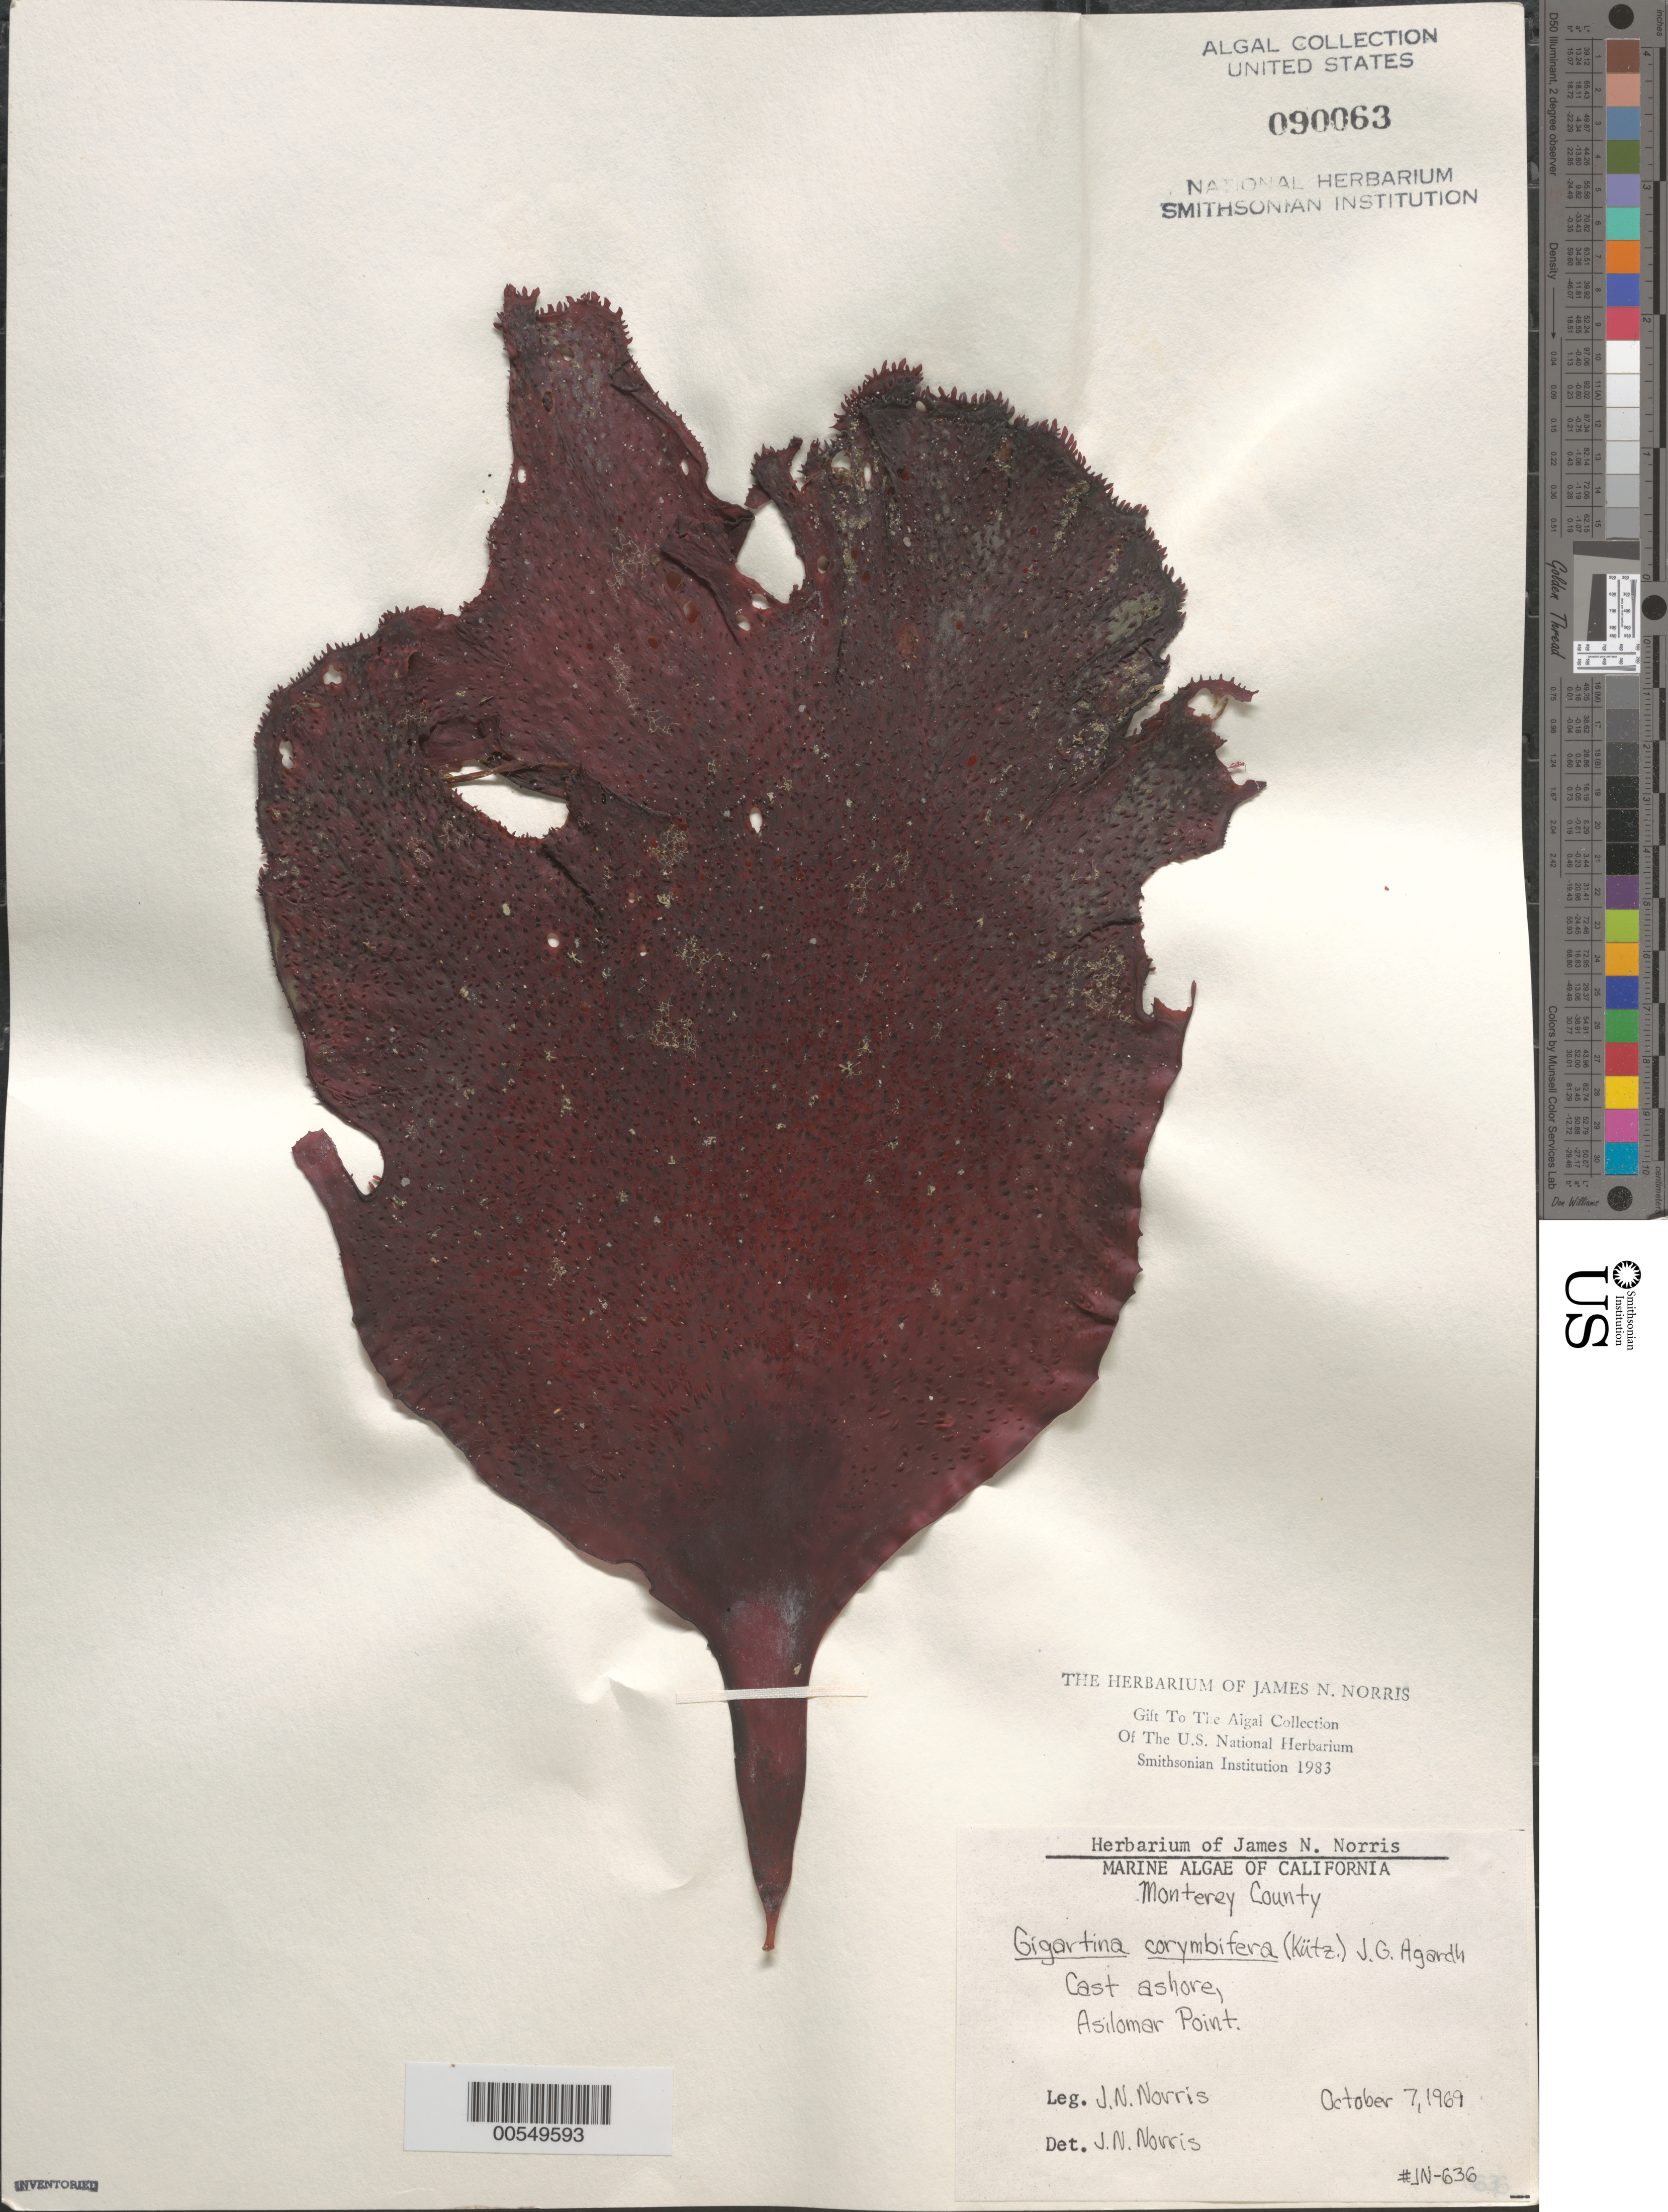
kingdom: Plantae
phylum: Rhodophyta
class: Florideophyceae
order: Gigartinales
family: Gigartinaceae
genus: Chondracanthus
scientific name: Chondracanthus corymbiferus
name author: (Kütz.) Guiry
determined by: Algae name updating Project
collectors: J. N. Norris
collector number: JN-636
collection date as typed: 10 Aug 1969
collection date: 1969-08-10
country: United States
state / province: California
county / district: Monterey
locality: Asilomar Point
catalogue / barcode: US 90063